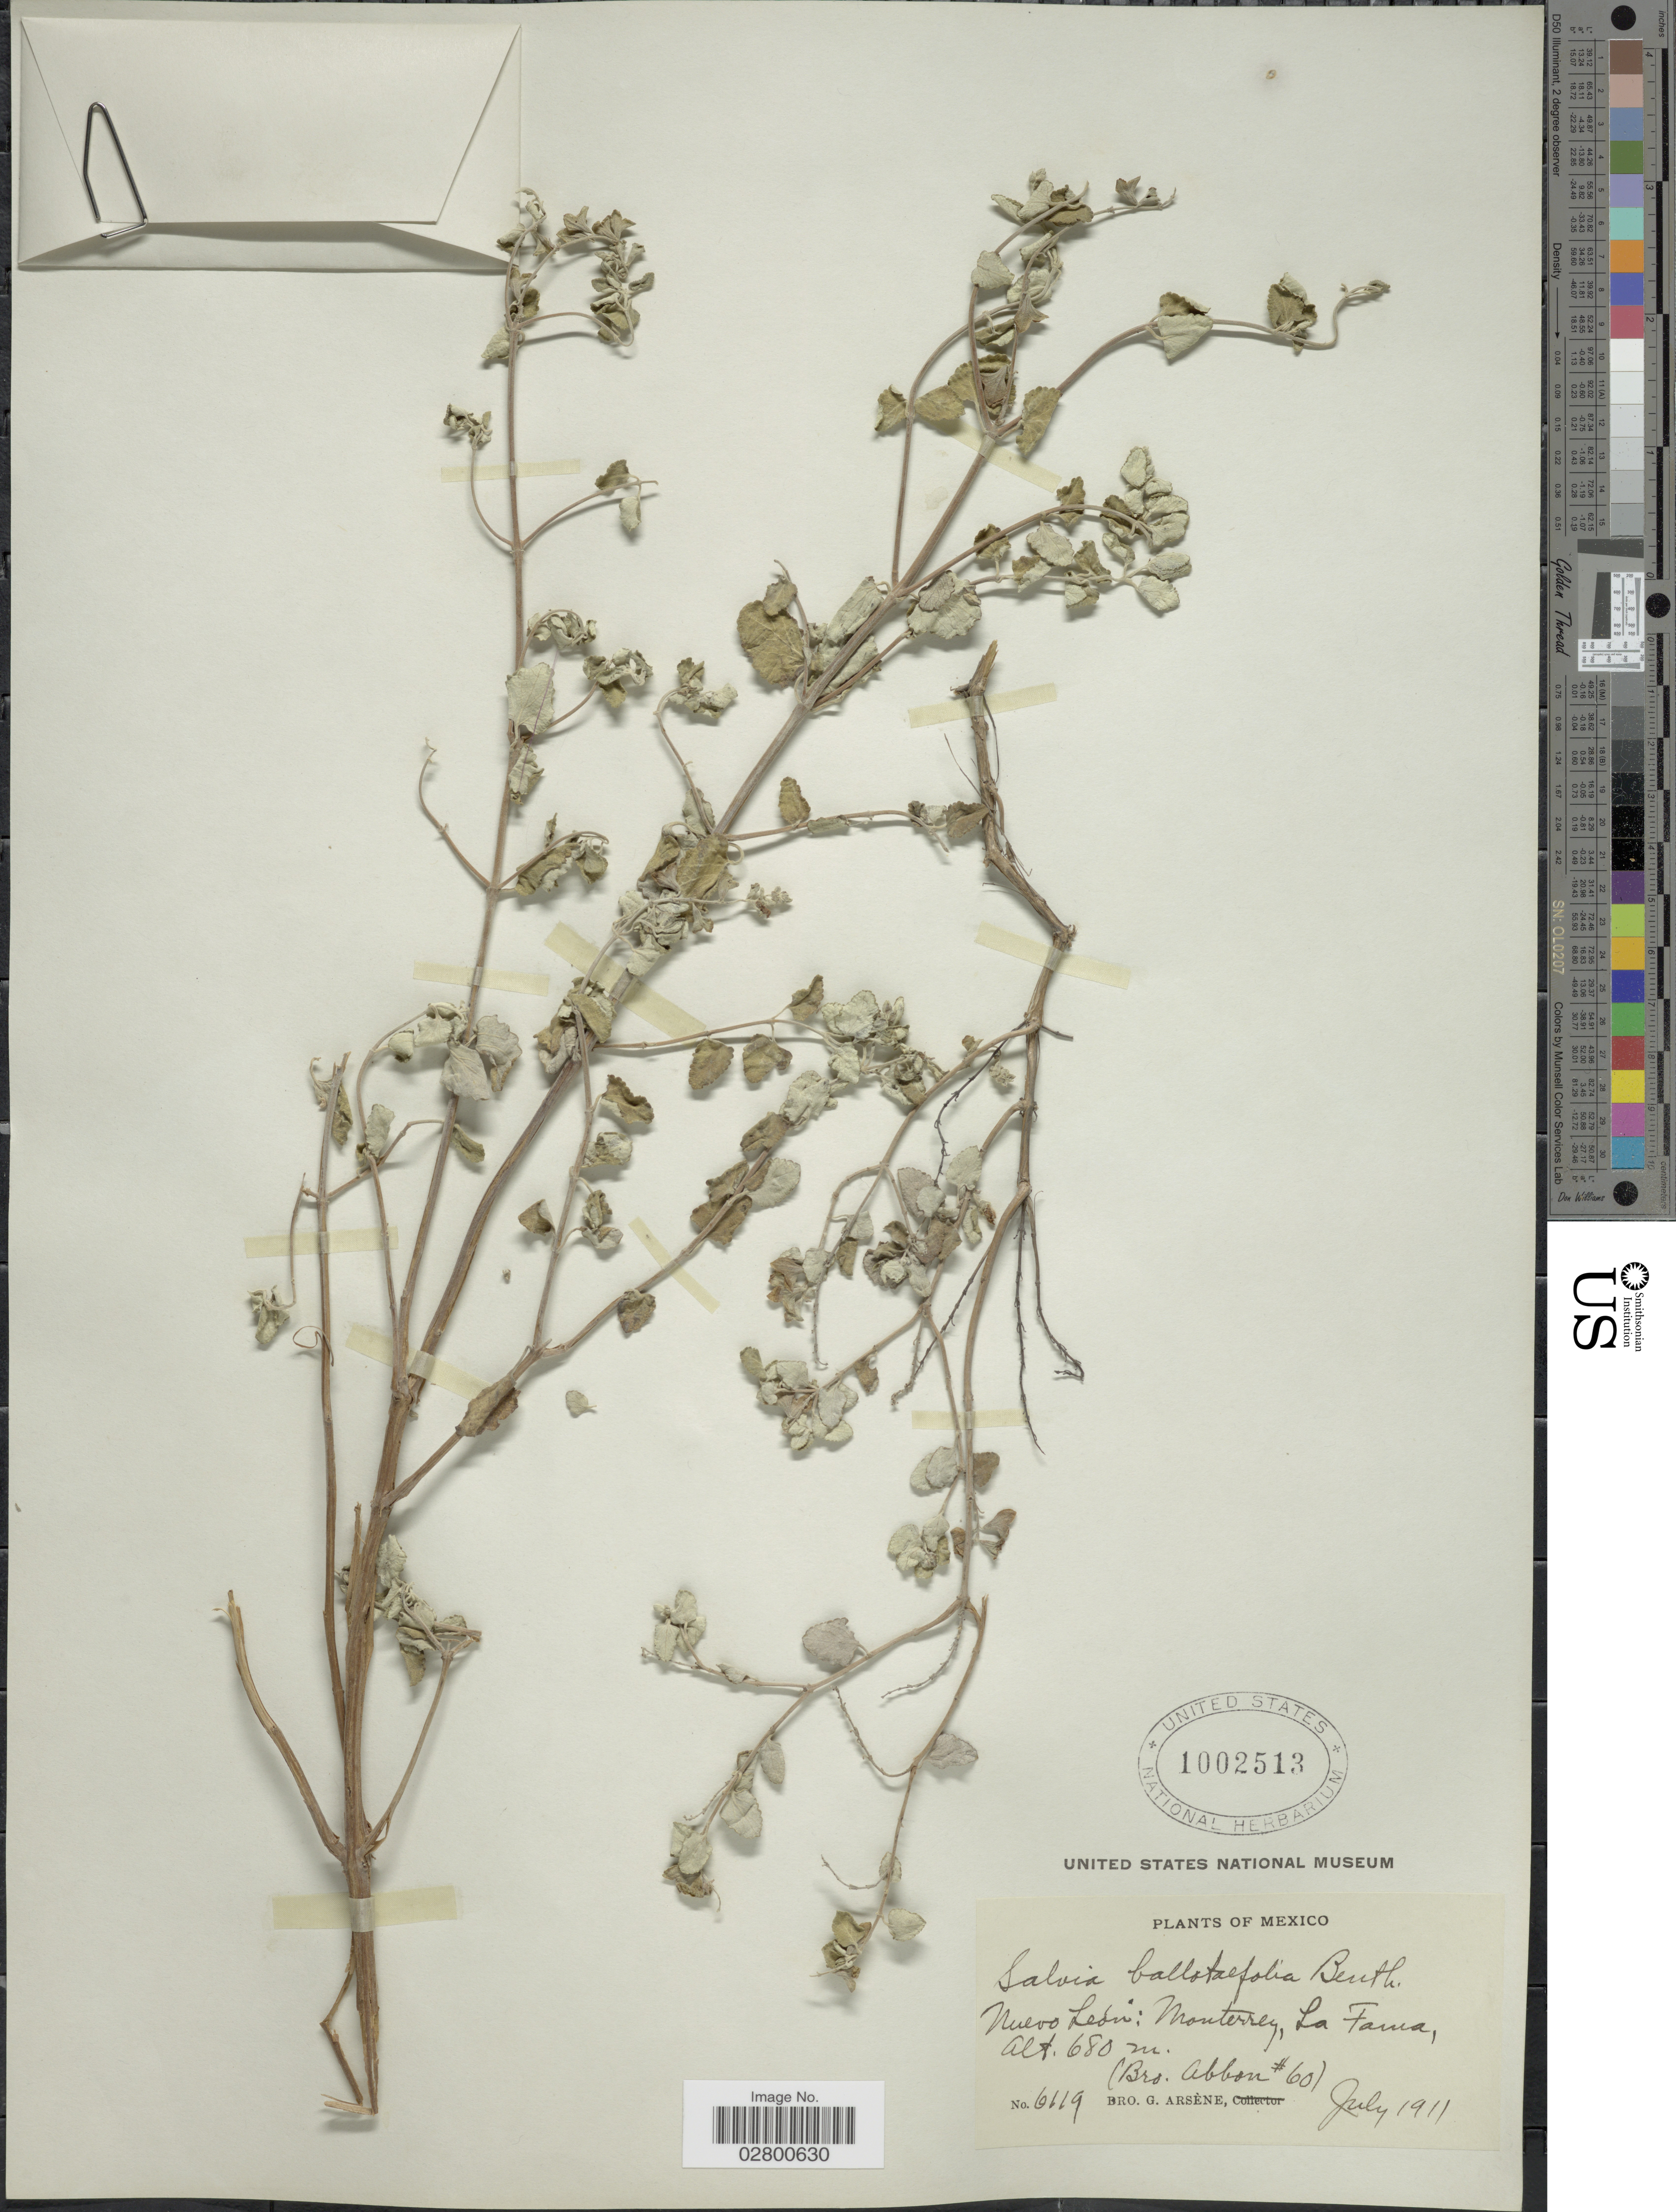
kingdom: Plantae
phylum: Tracheophyta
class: Magnoliopsida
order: Lamiales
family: Lamiaceae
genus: Salvia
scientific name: Salvia ballotiflora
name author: Benth.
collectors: Bro. G. Arsène & Bro. Abbon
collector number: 60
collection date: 1911-07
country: Mexico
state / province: Nuevo León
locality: La Fama, Monterrey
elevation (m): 680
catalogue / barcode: US 1002513